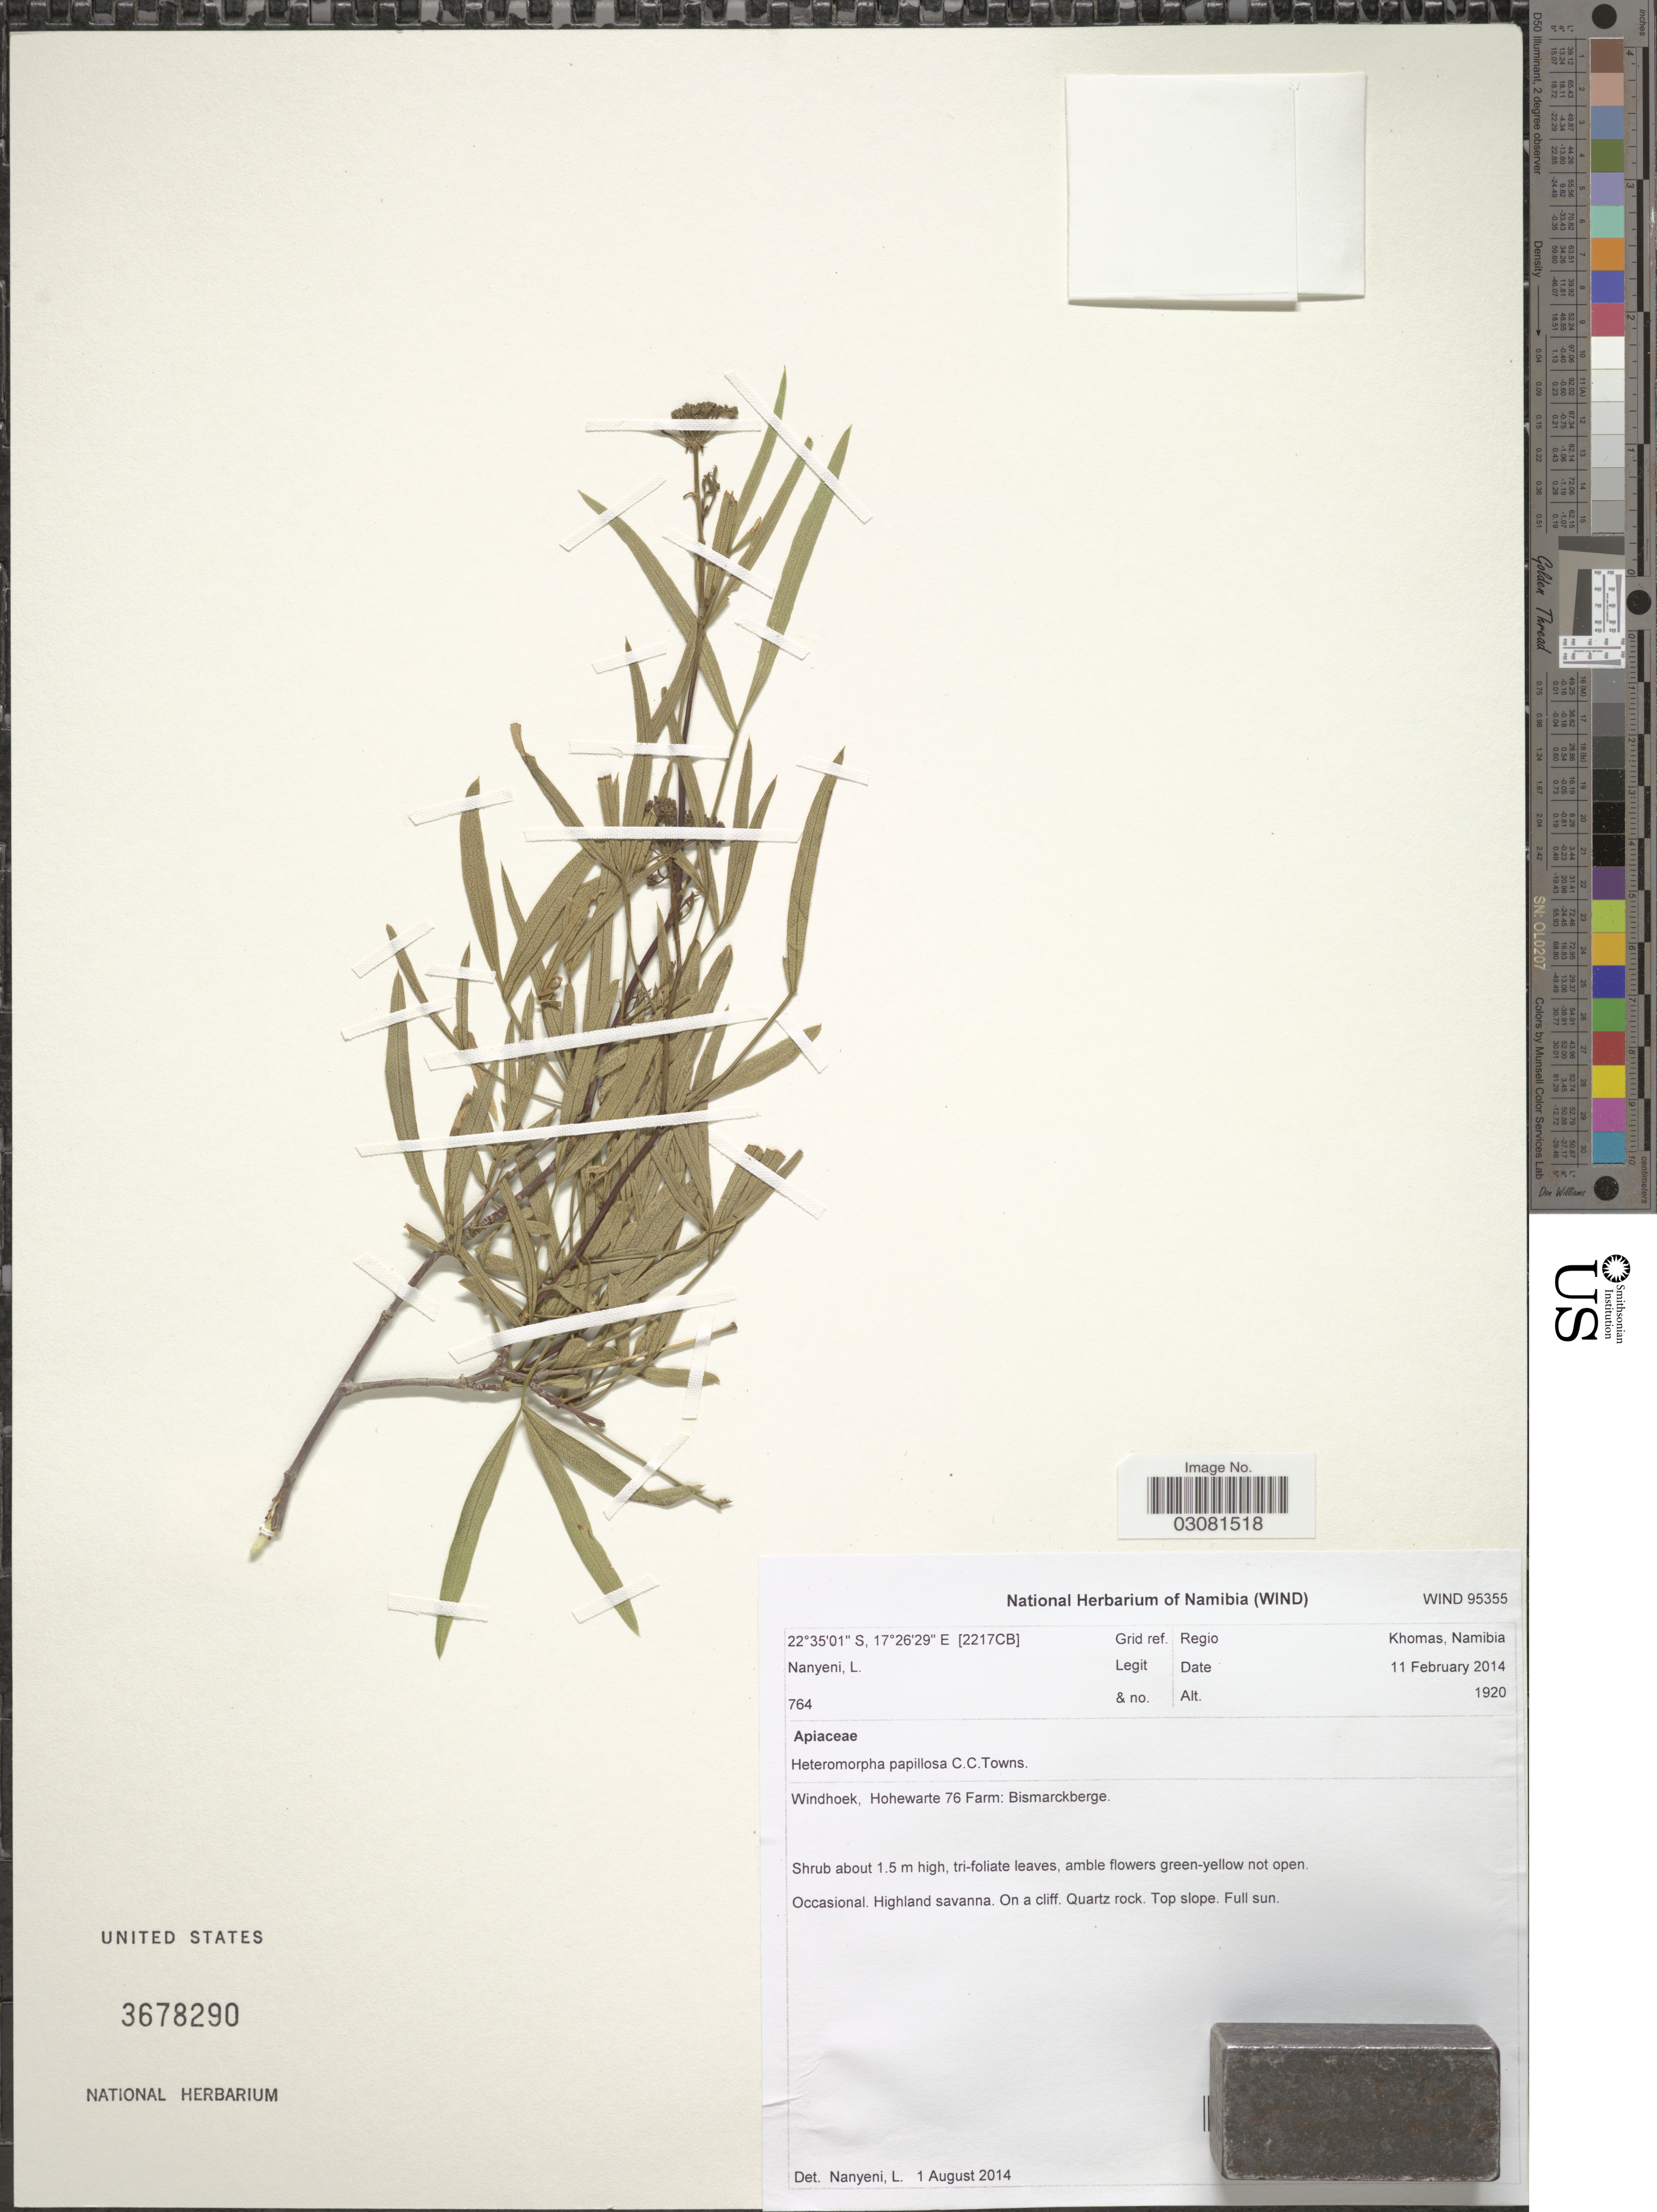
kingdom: Plantae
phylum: Tracheophyta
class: Magnoliopsida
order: Apiales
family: Apiaceae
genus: Heteromorpha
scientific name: Heteromorpha papillosa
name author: C. C. Towns.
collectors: L. Nanyeni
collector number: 764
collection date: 2014-02-11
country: Namibia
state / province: Khomas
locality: Grid ref. [2217CB], Regio Khomas, Namibia, Windhoek, Hohewarte 76 Farm: Bismarckberge.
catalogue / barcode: US 3678290